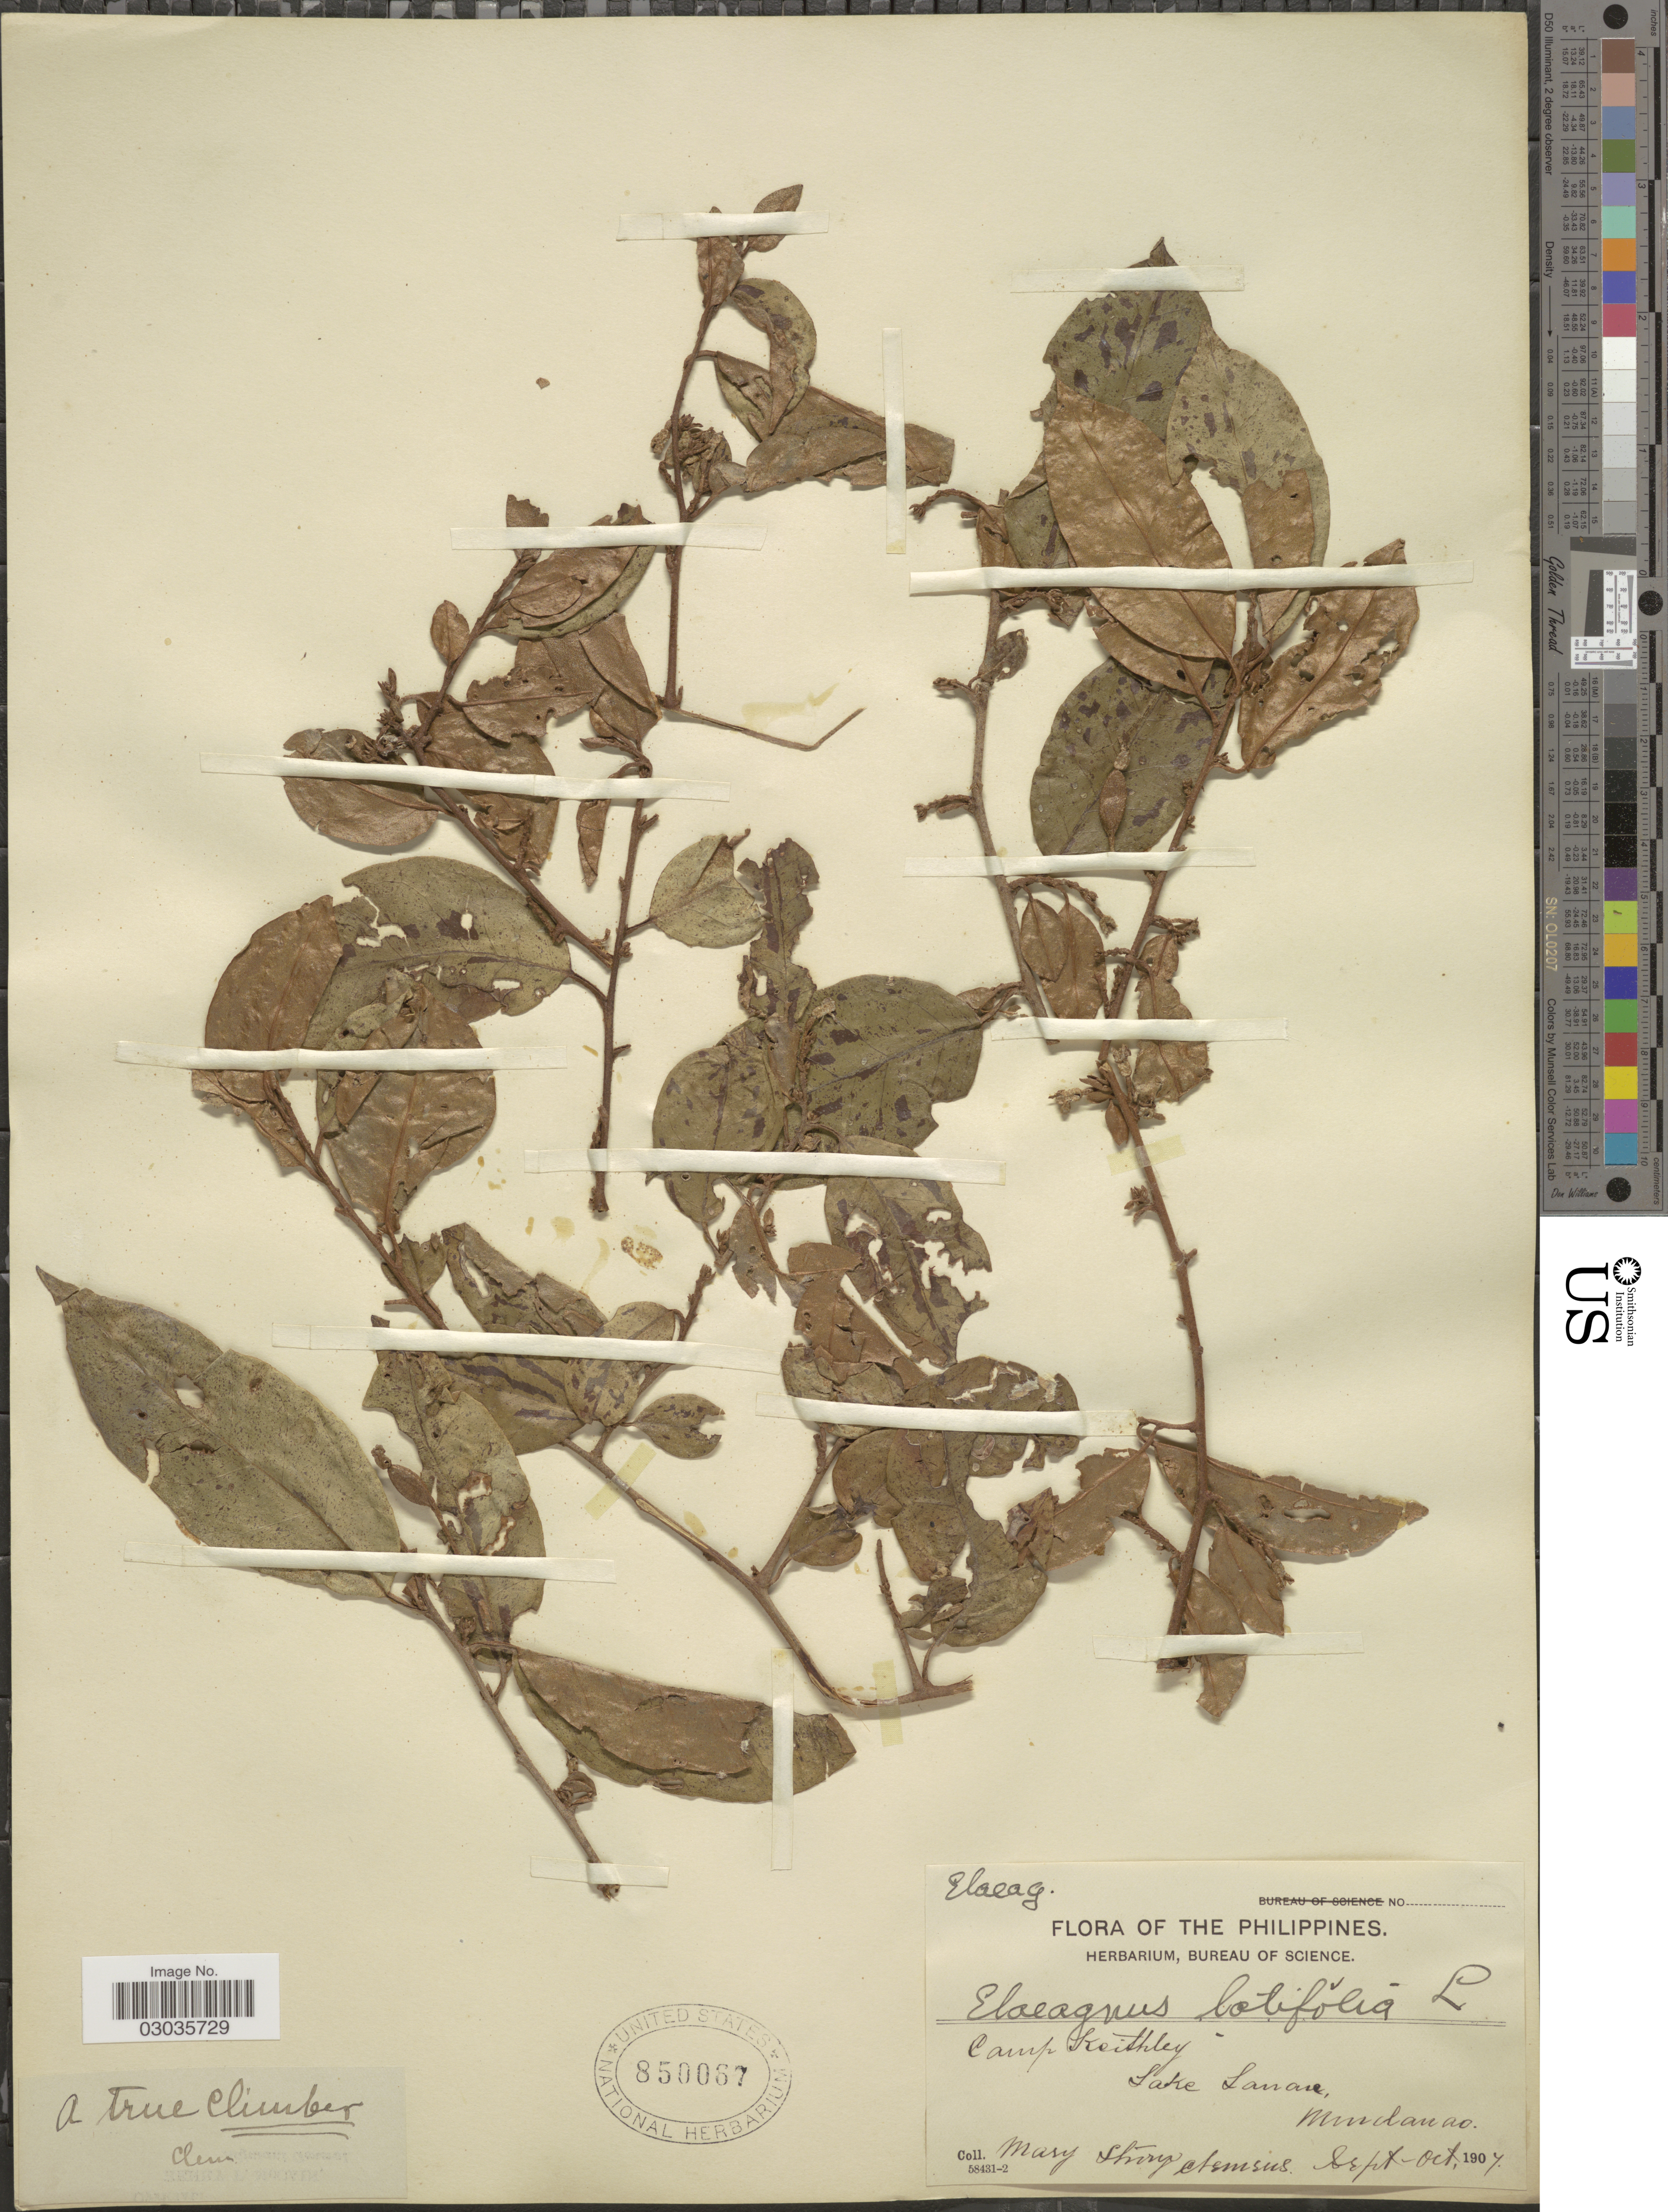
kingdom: Plantae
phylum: Tracheophyta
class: Magnoliopsida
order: Rosales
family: Elaeagnaceae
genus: Elaeagnus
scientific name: Elaeagnus triflora var. triflora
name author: Roxb.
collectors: M. S. Clemens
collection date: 1907-09/1907-10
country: Philippines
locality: Camp Keithley. Lake Lanao, Mindanao.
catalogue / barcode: US 850067